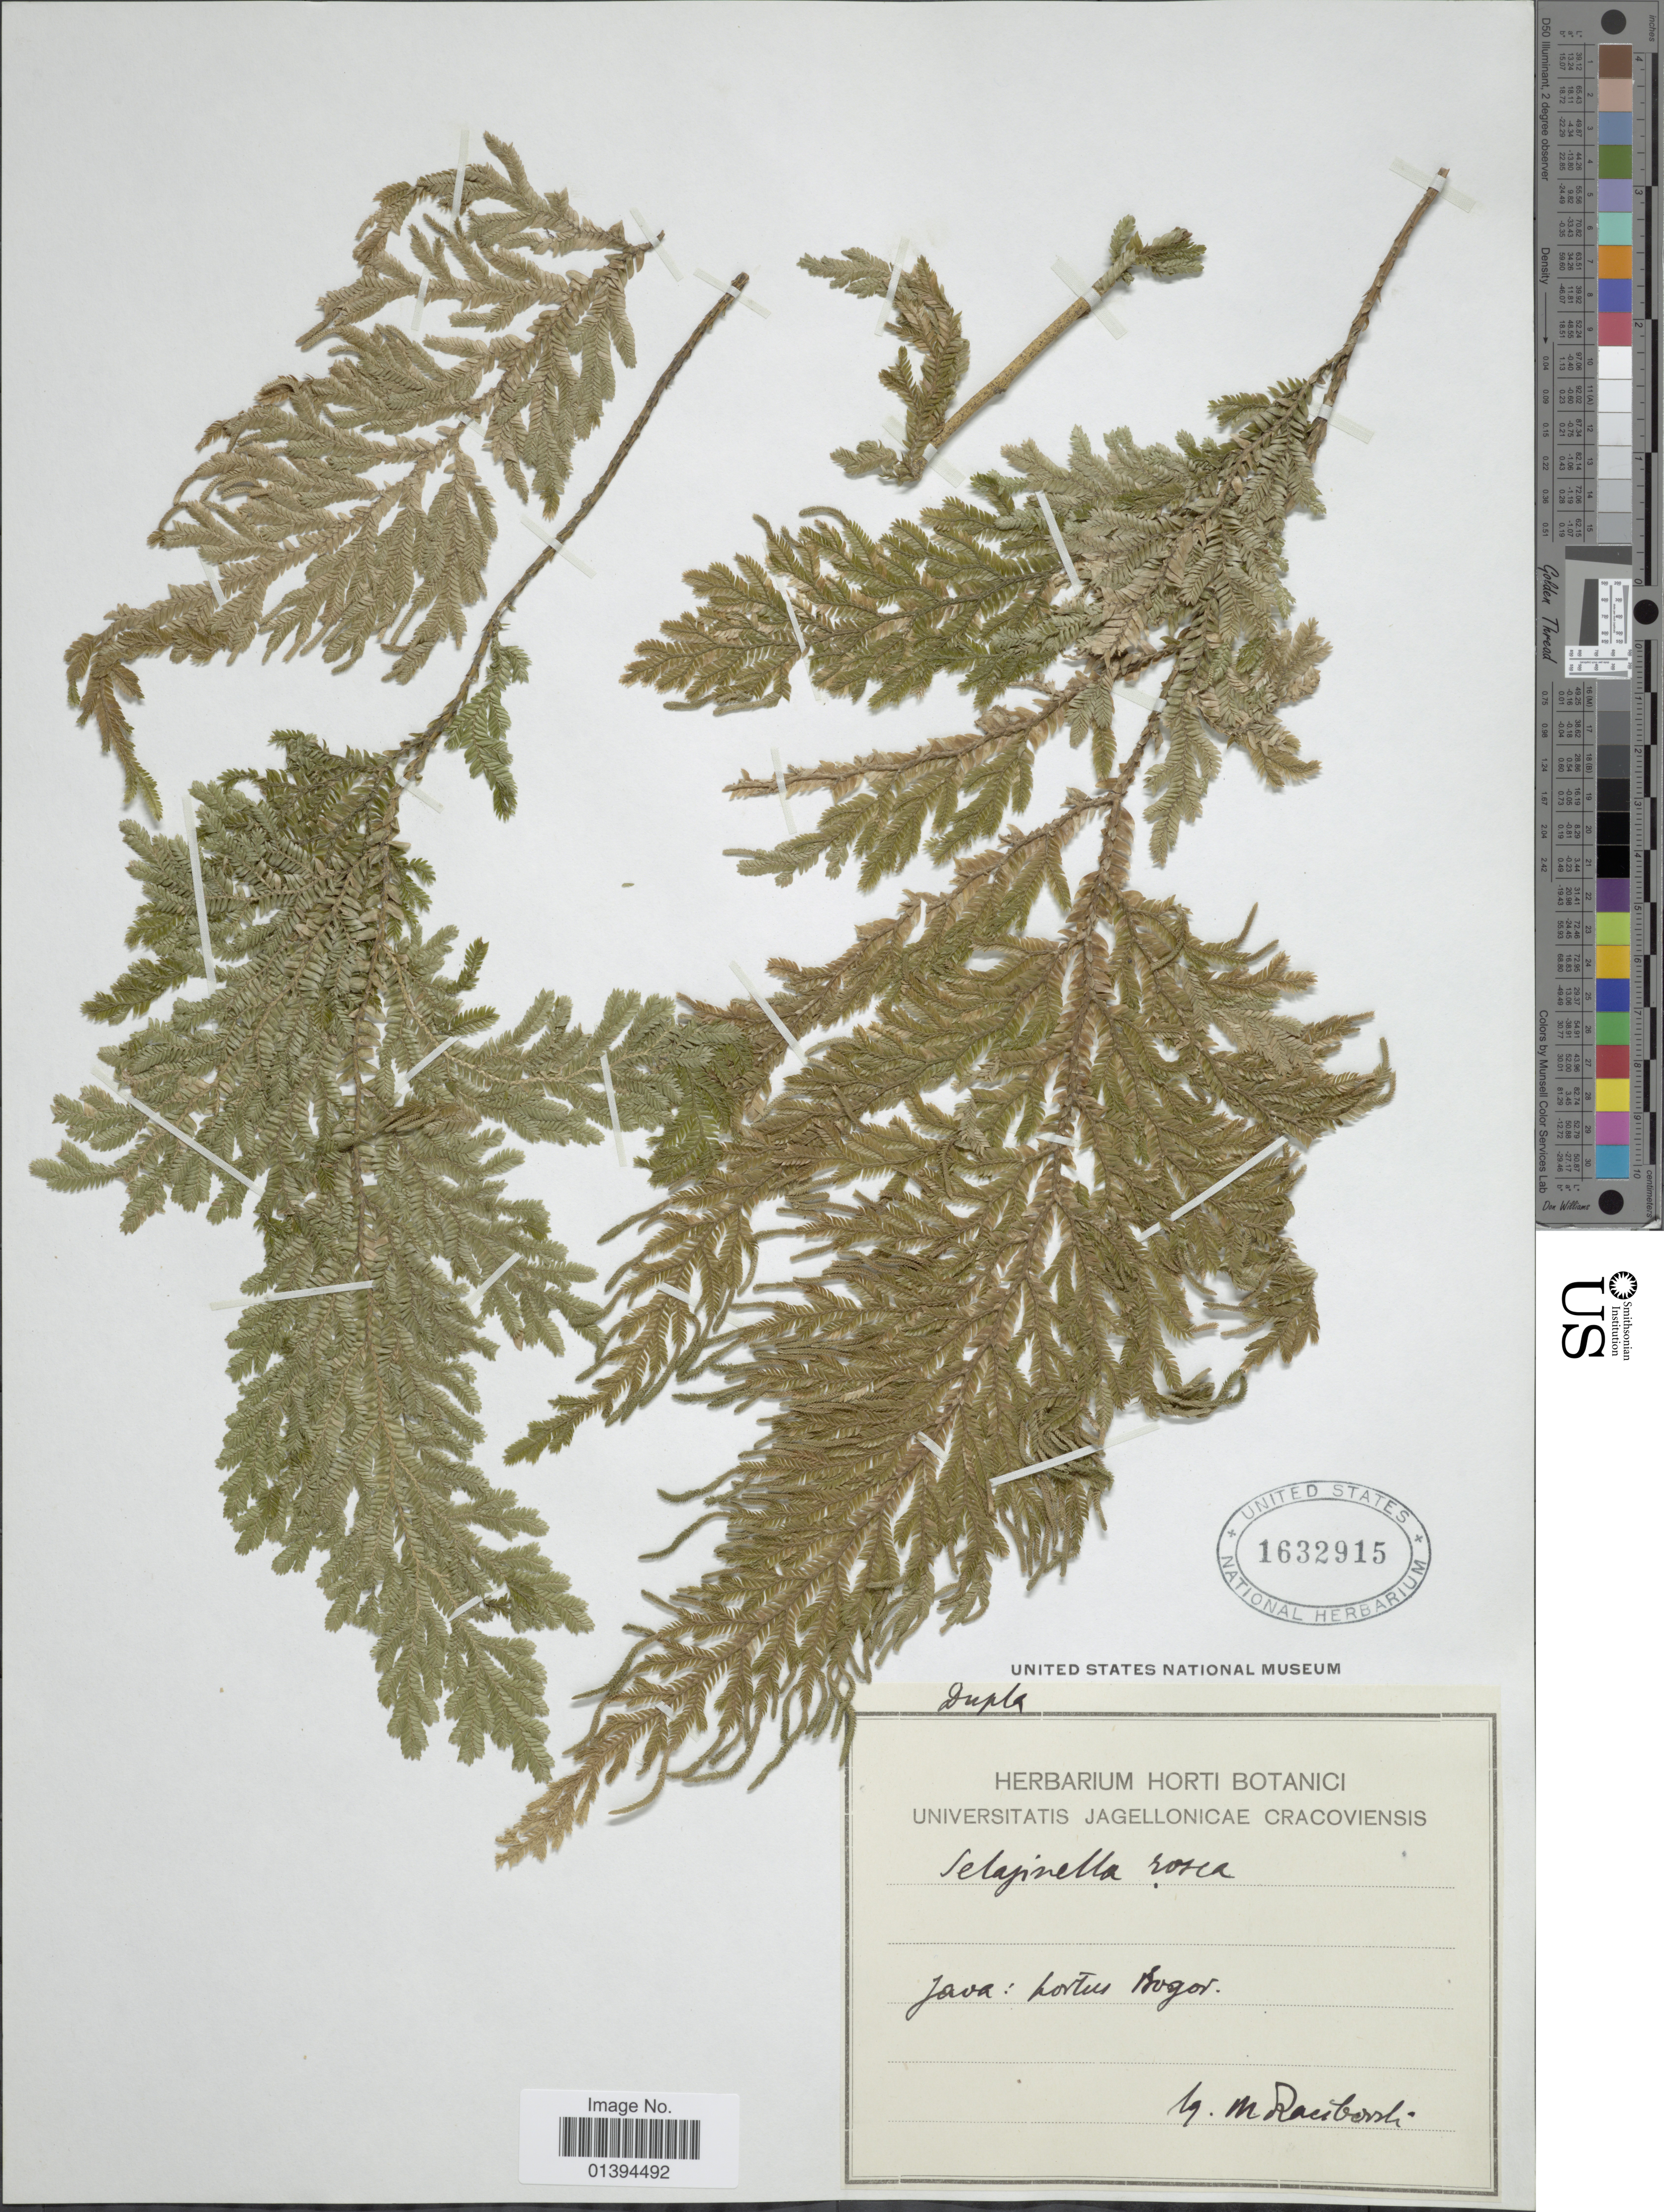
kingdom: Plantae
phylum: Tracheophyta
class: Lycopodiopsida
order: Selaginellales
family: Selaginellaceae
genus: Selaginella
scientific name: Selaginella sp.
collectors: M. Raciborski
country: Indonesia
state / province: Java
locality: Hortus Bogor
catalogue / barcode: US 1632915